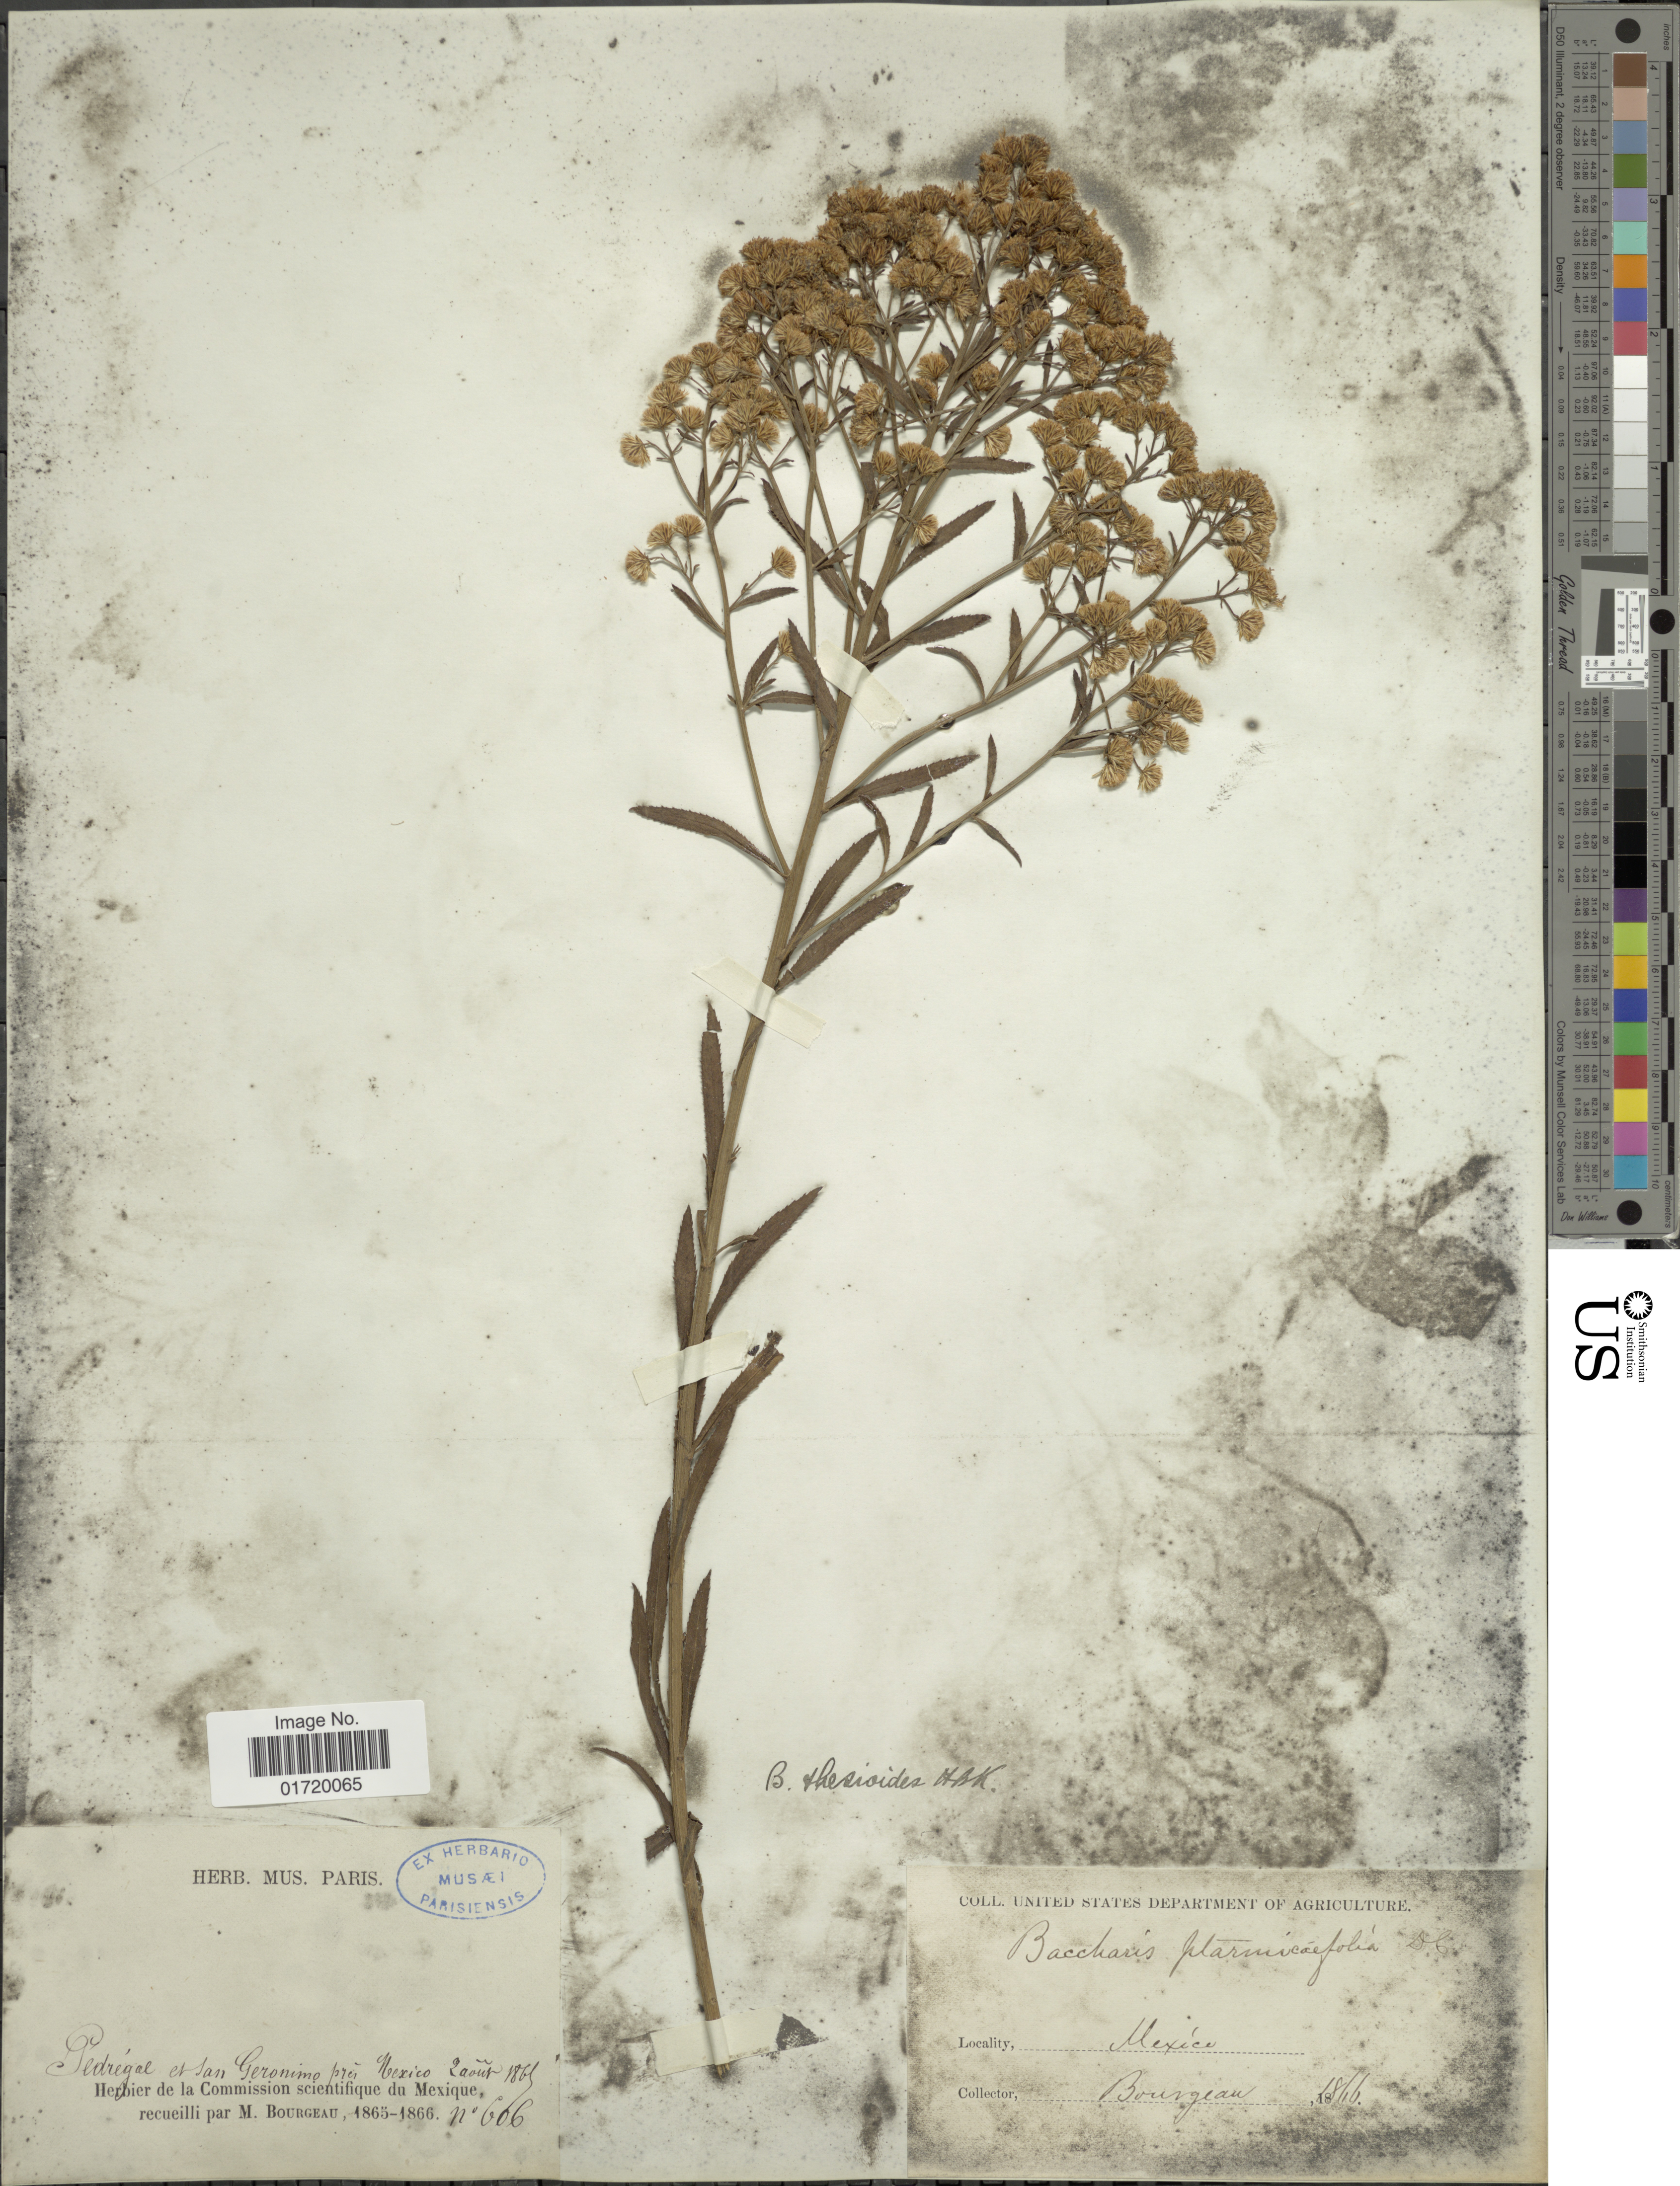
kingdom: Plantae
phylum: Tracheophyta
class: Magnoliopsida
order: Asterales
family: Asteraceae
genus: Baccharis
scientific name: Baccharis thesioides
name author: Kunth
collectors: M. Bourgeau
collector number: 606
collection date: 1866-08-02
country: Mexico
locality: Pedregal et San Geronimo pres Mexico